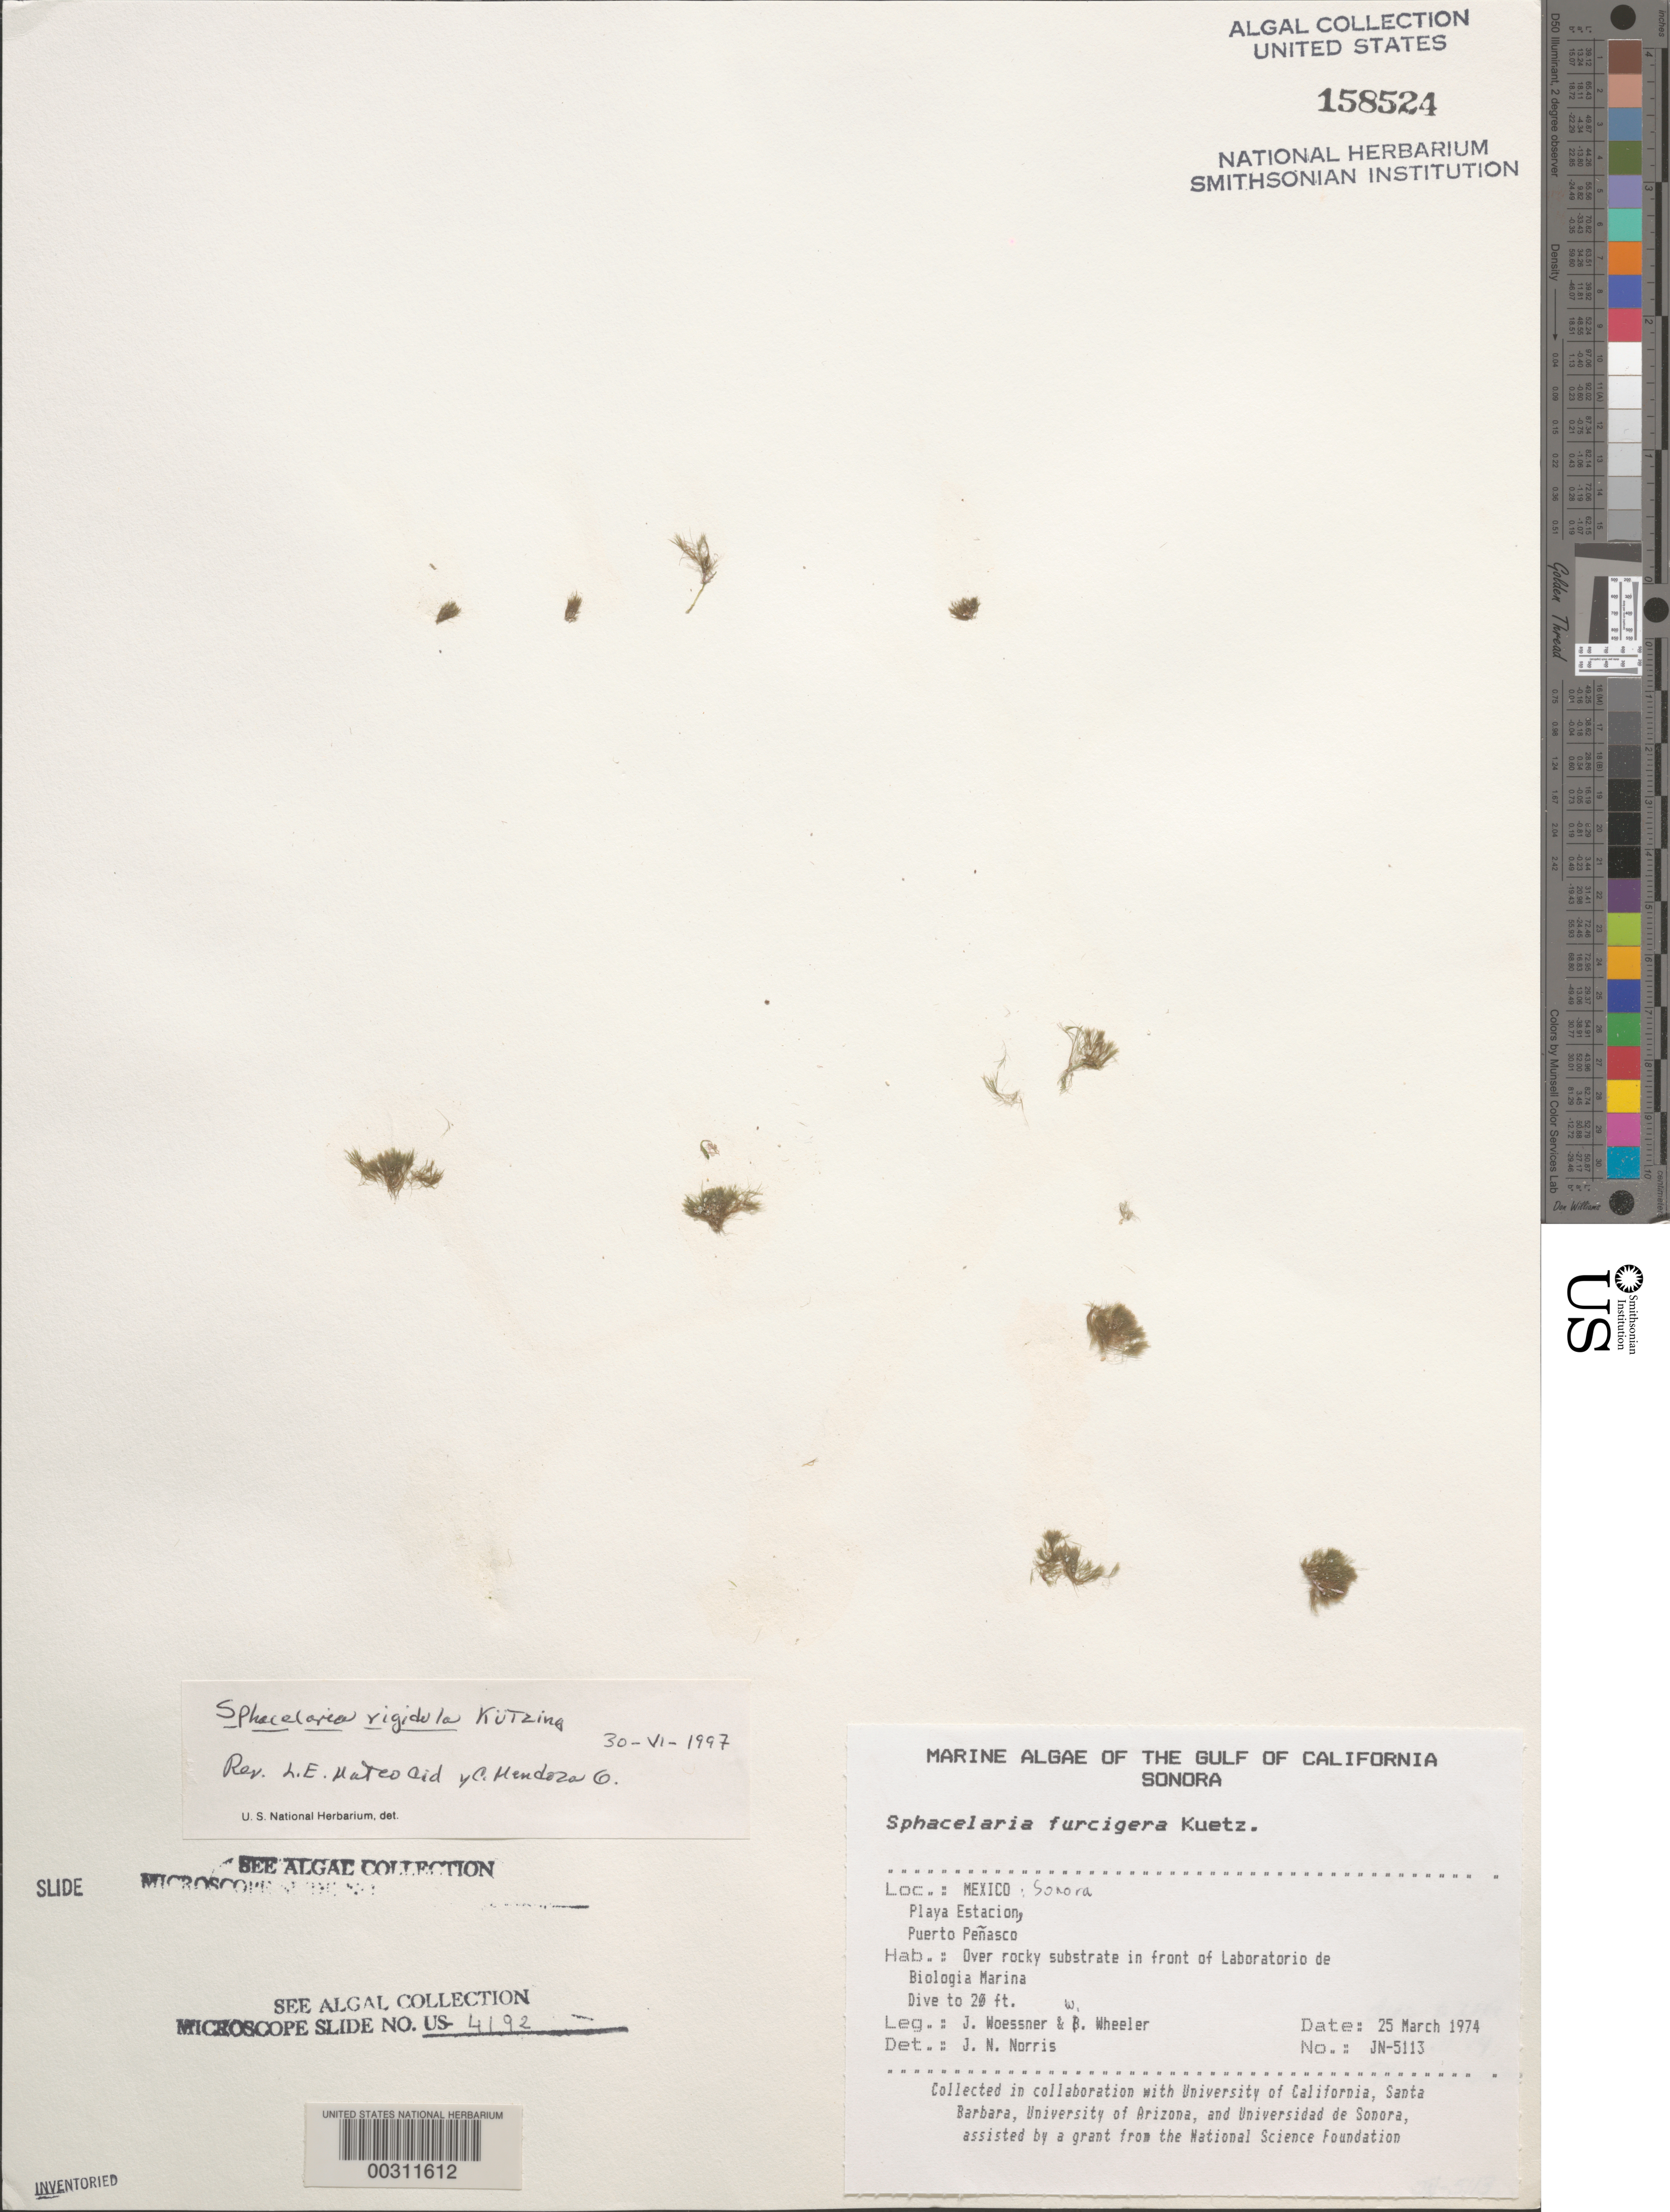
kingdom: Chromista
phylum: Ochrophyta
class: Phaeophyceae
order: Sphacelariales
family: Sphacelariaceae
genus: Sphacelaria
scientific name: Sphacelaria rigidula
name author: Kütz.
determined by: Mendoza G., C.; Mateo. Cid, L. E.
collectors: J. Woessner & W. Wheeler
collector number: Jn-5113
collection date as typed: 25 Mar 1974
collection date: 1974-03-25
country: Mexico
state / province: Sonora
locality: Playa Estacion, Puerto Penasco, marine station shore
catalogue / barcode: US 158524